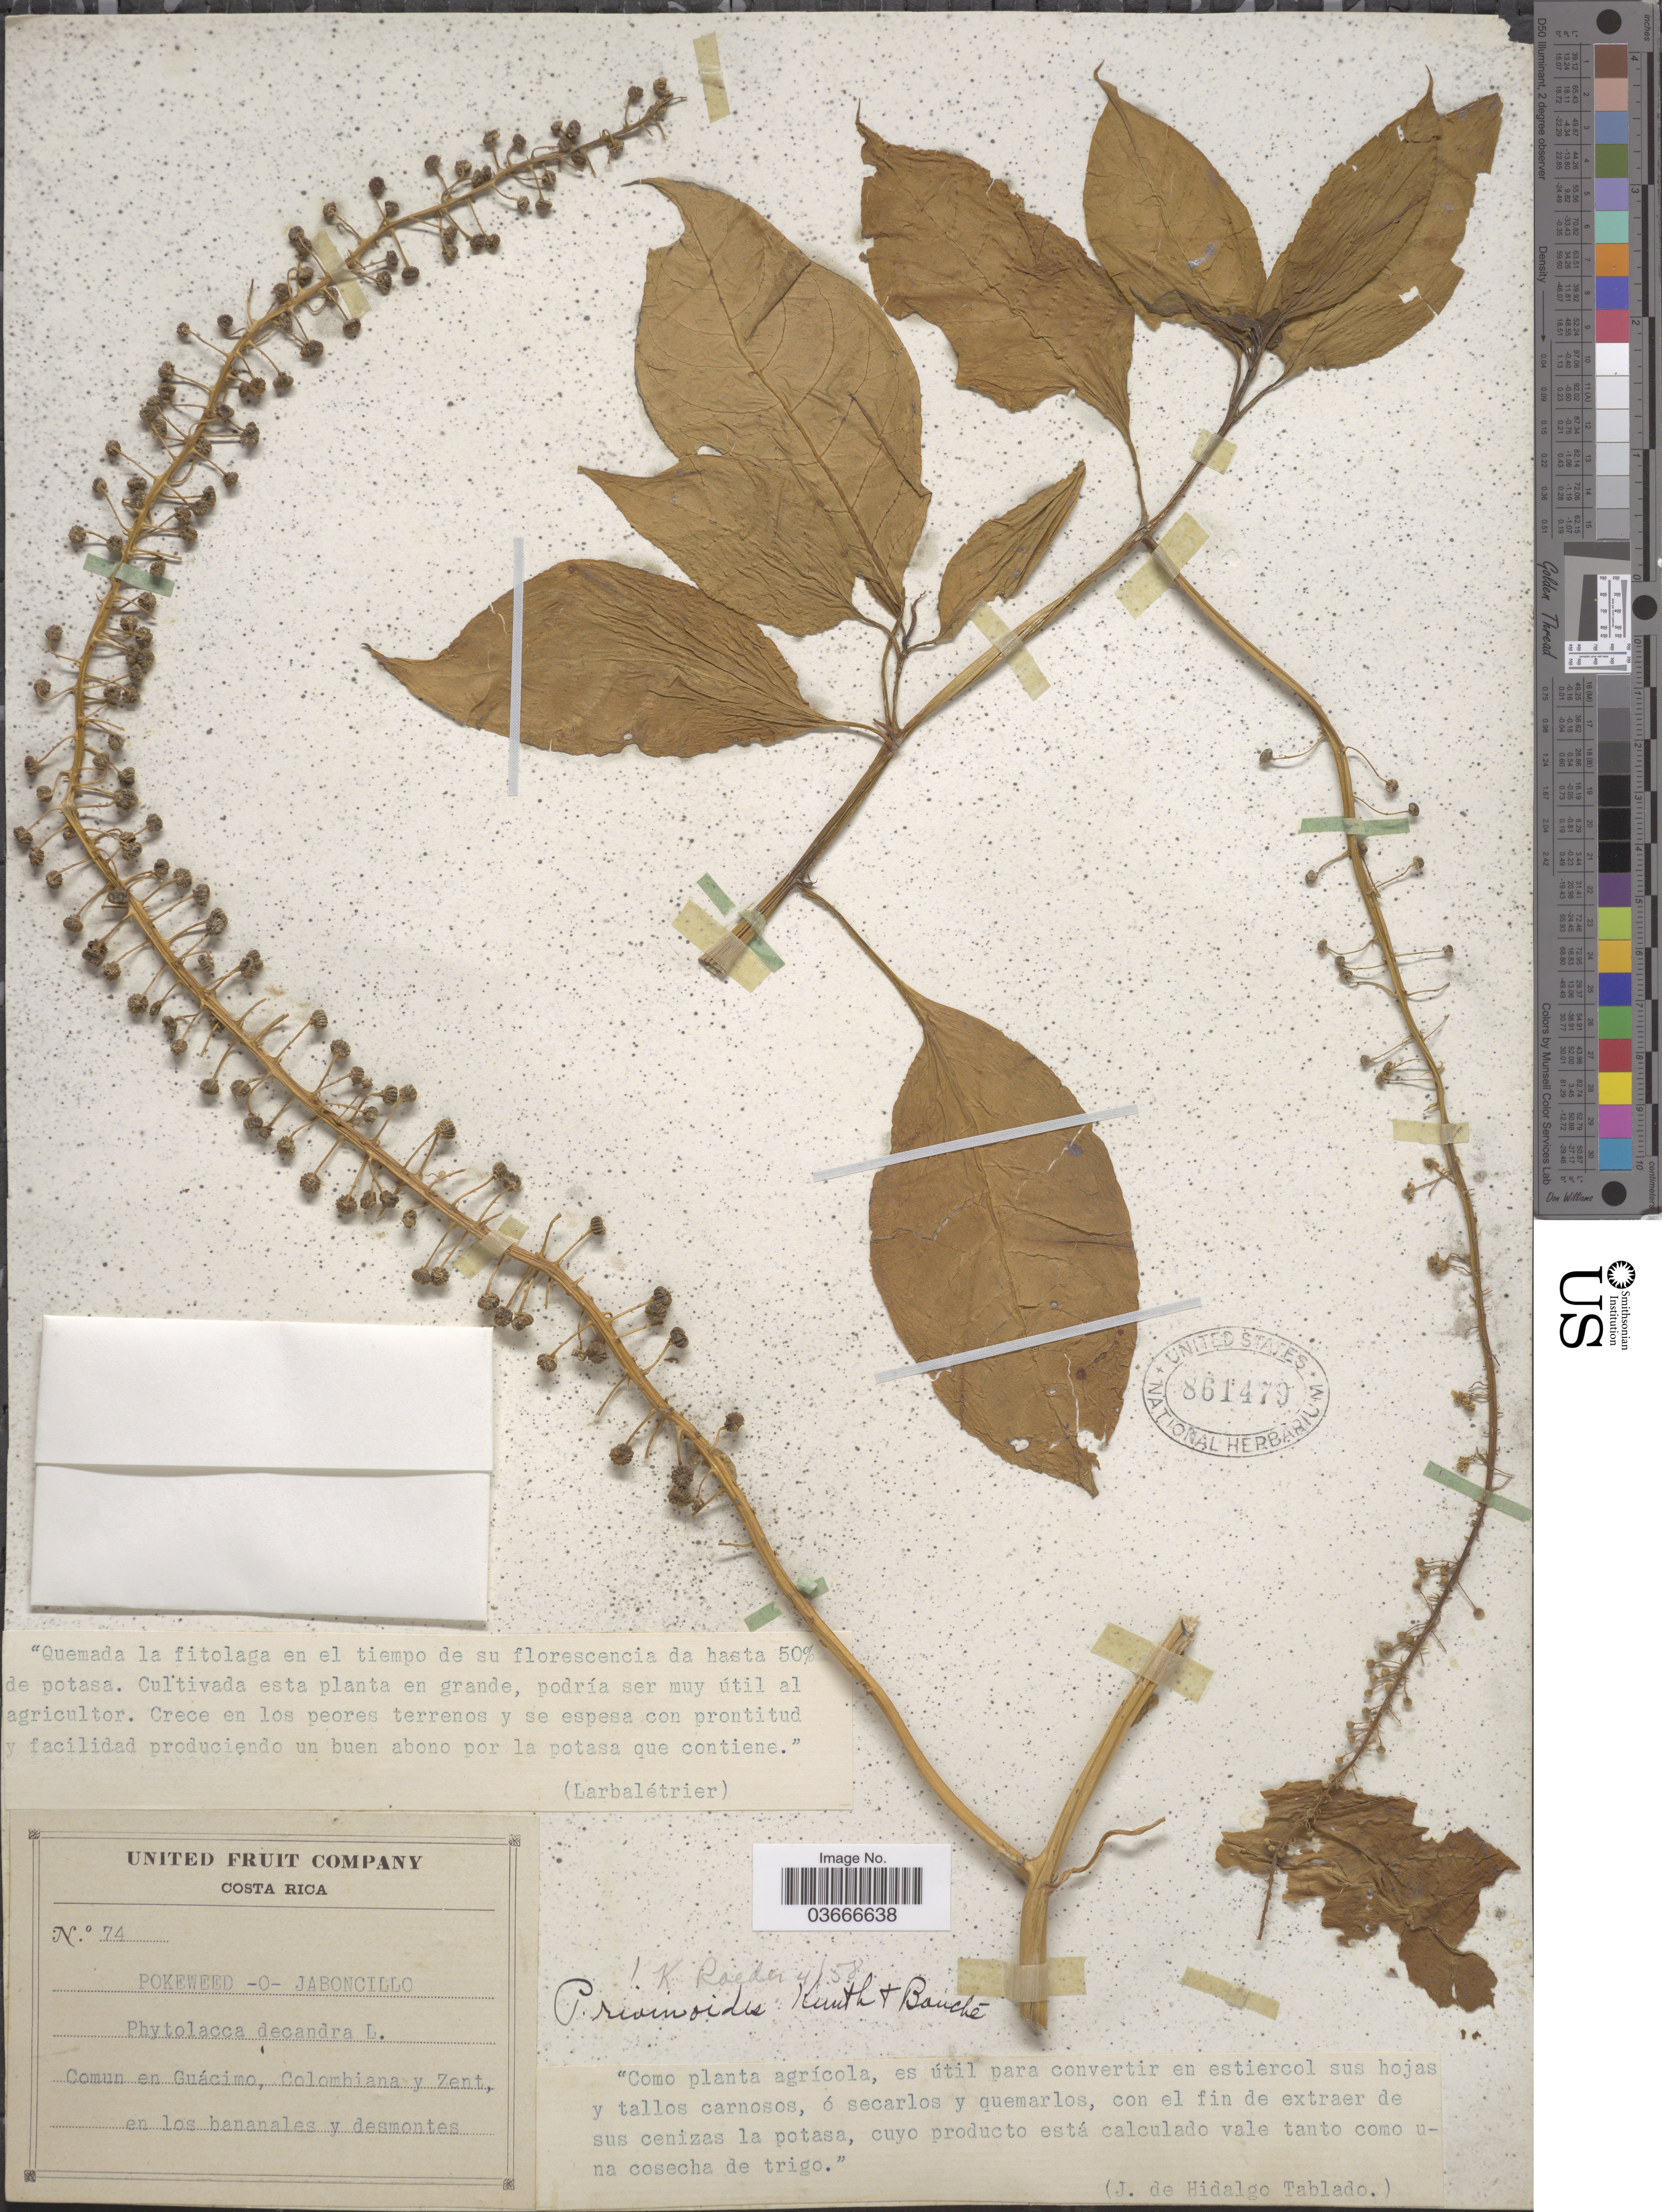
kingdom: Plantae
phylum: Tracheophyta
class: Magnoliopsida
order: Caryophyllales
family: Phytolaccaceae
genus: Phytolacca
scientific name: Phytolacca rivinoides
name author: Kunth & C.D. Bouché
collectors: United Fruit Company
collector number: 74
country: Costa Rica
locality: Comun en Guácimo.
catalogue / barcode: US 861479